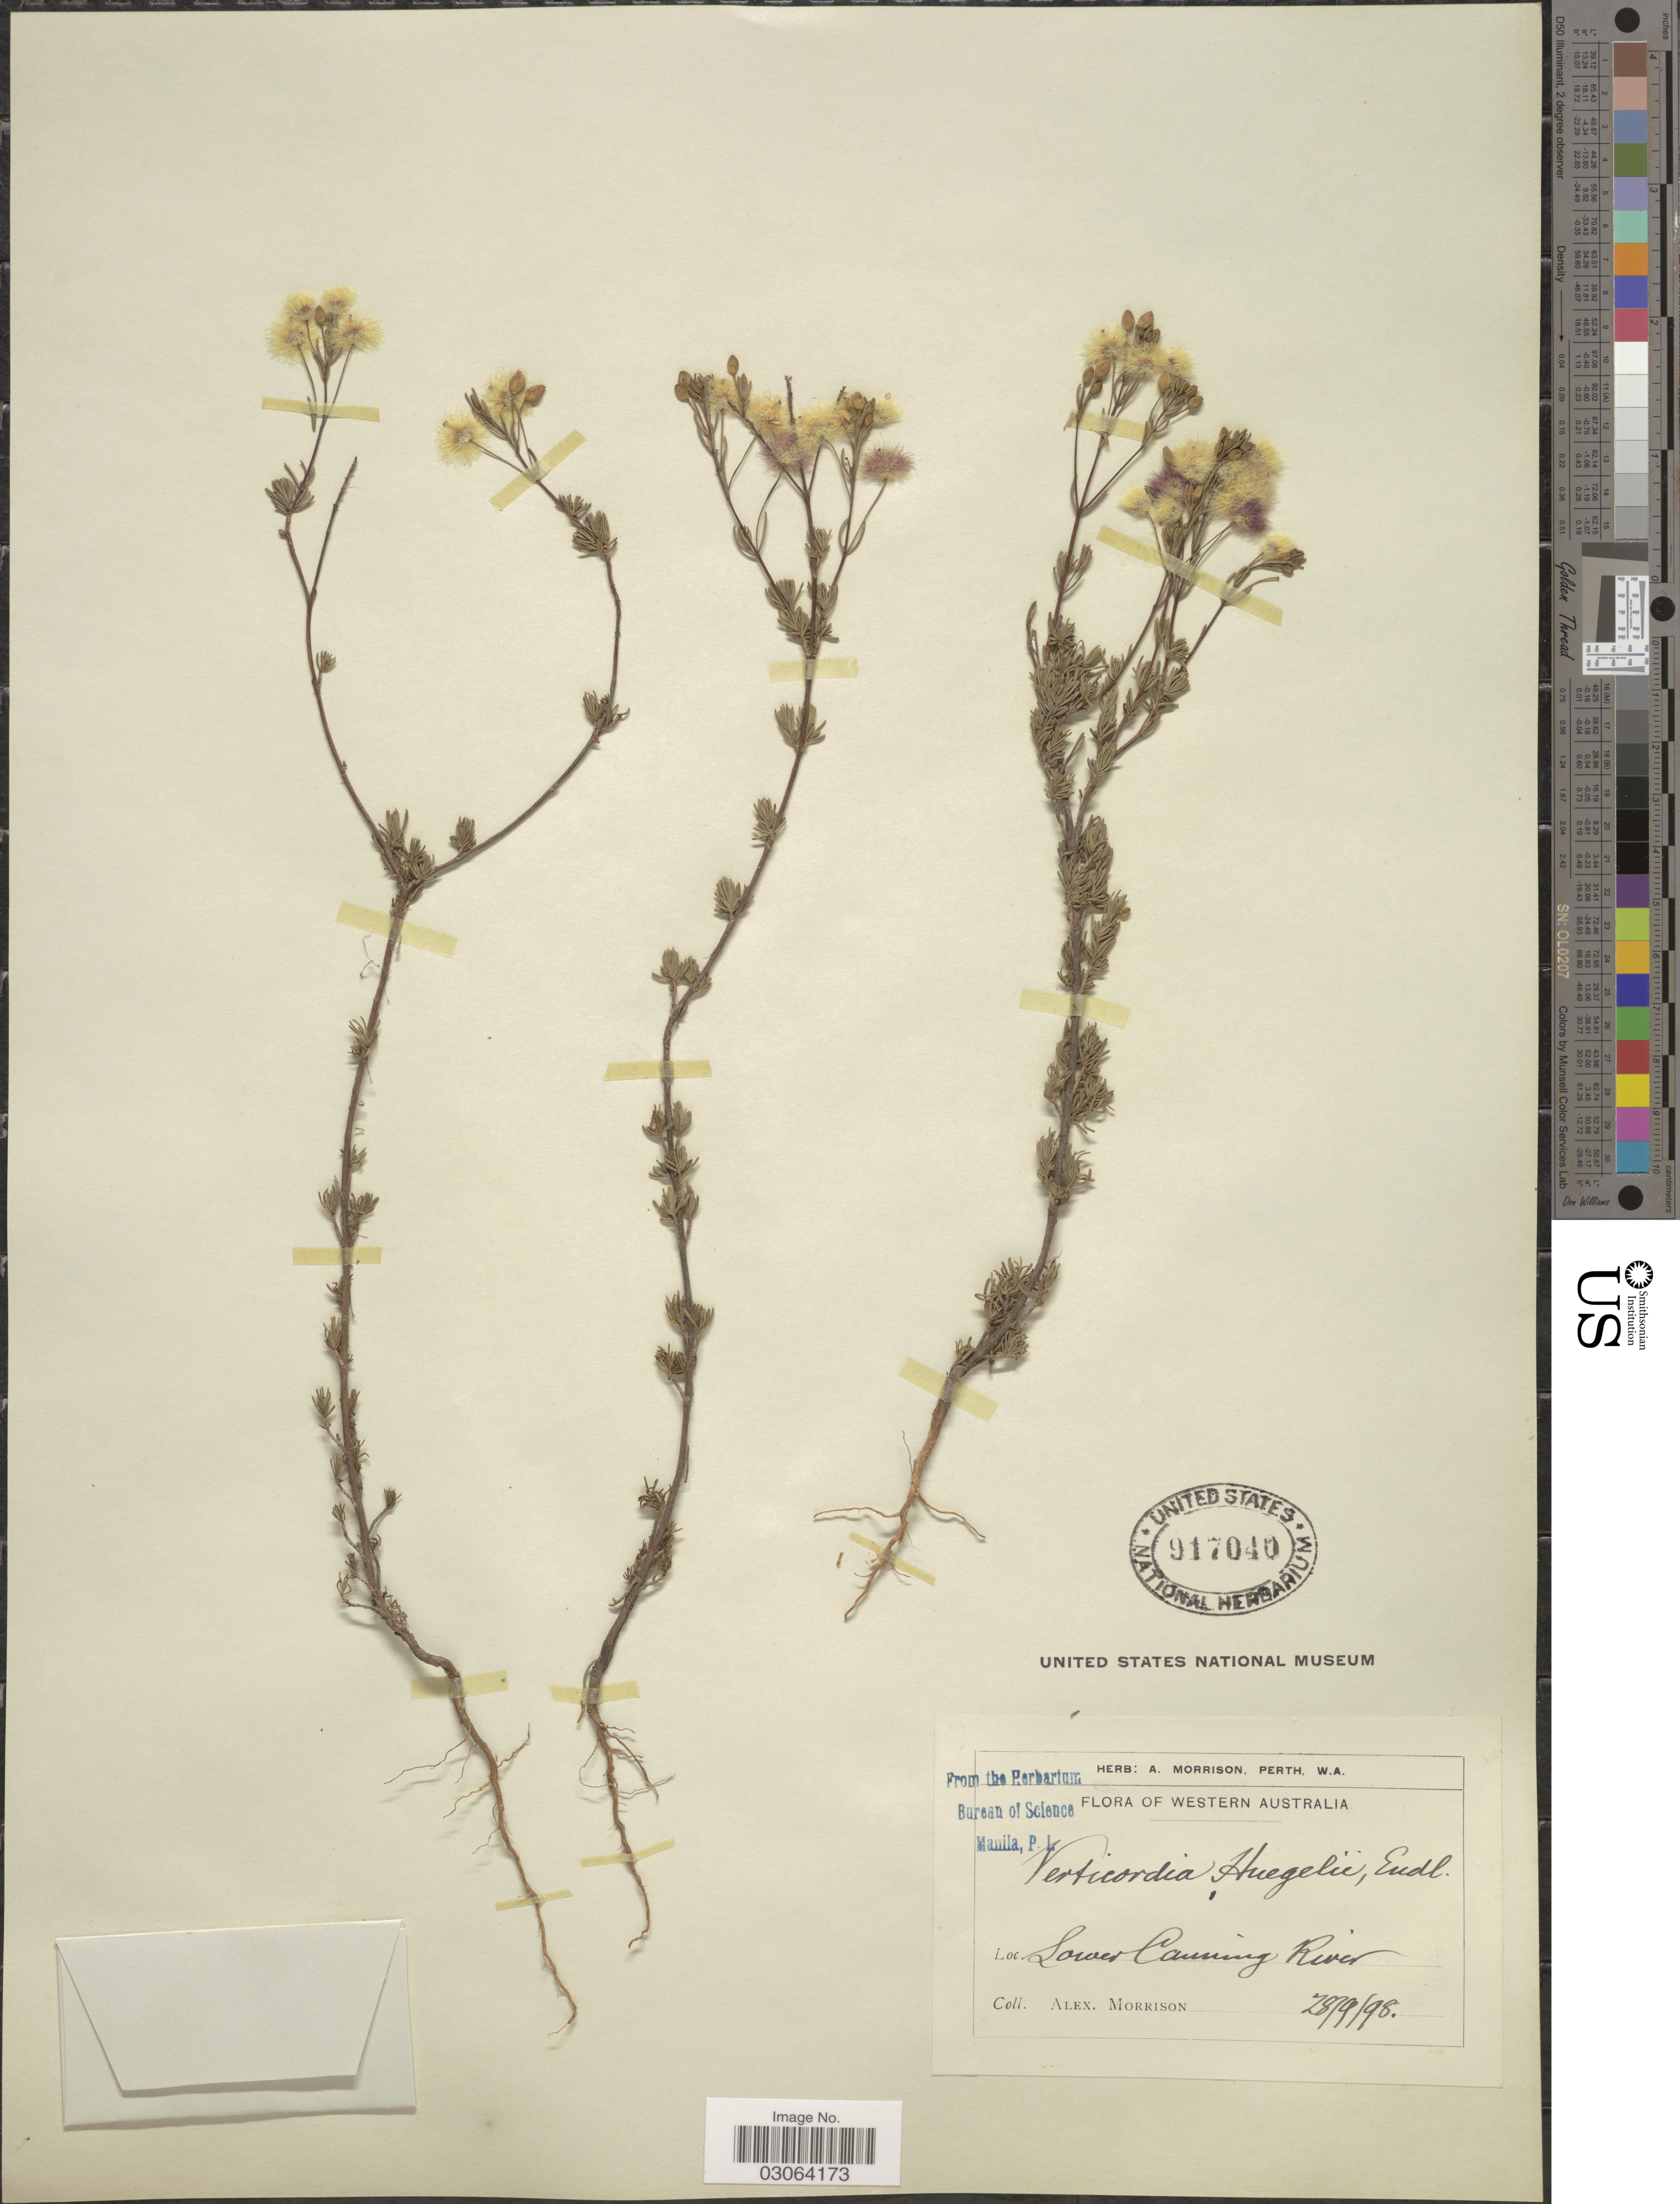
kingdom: Plantae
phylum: Tracheophyta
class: Magnoliopsida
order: Myrtales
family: Myrtaceae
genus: Verticordia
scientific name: Verticordia huegelii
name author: Endl.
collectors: A. Morrison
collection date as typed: Transcribed d/m/y: 28/9/98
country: Australia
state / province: Western Australia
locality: Lower Canning River.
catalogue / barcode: US 917040